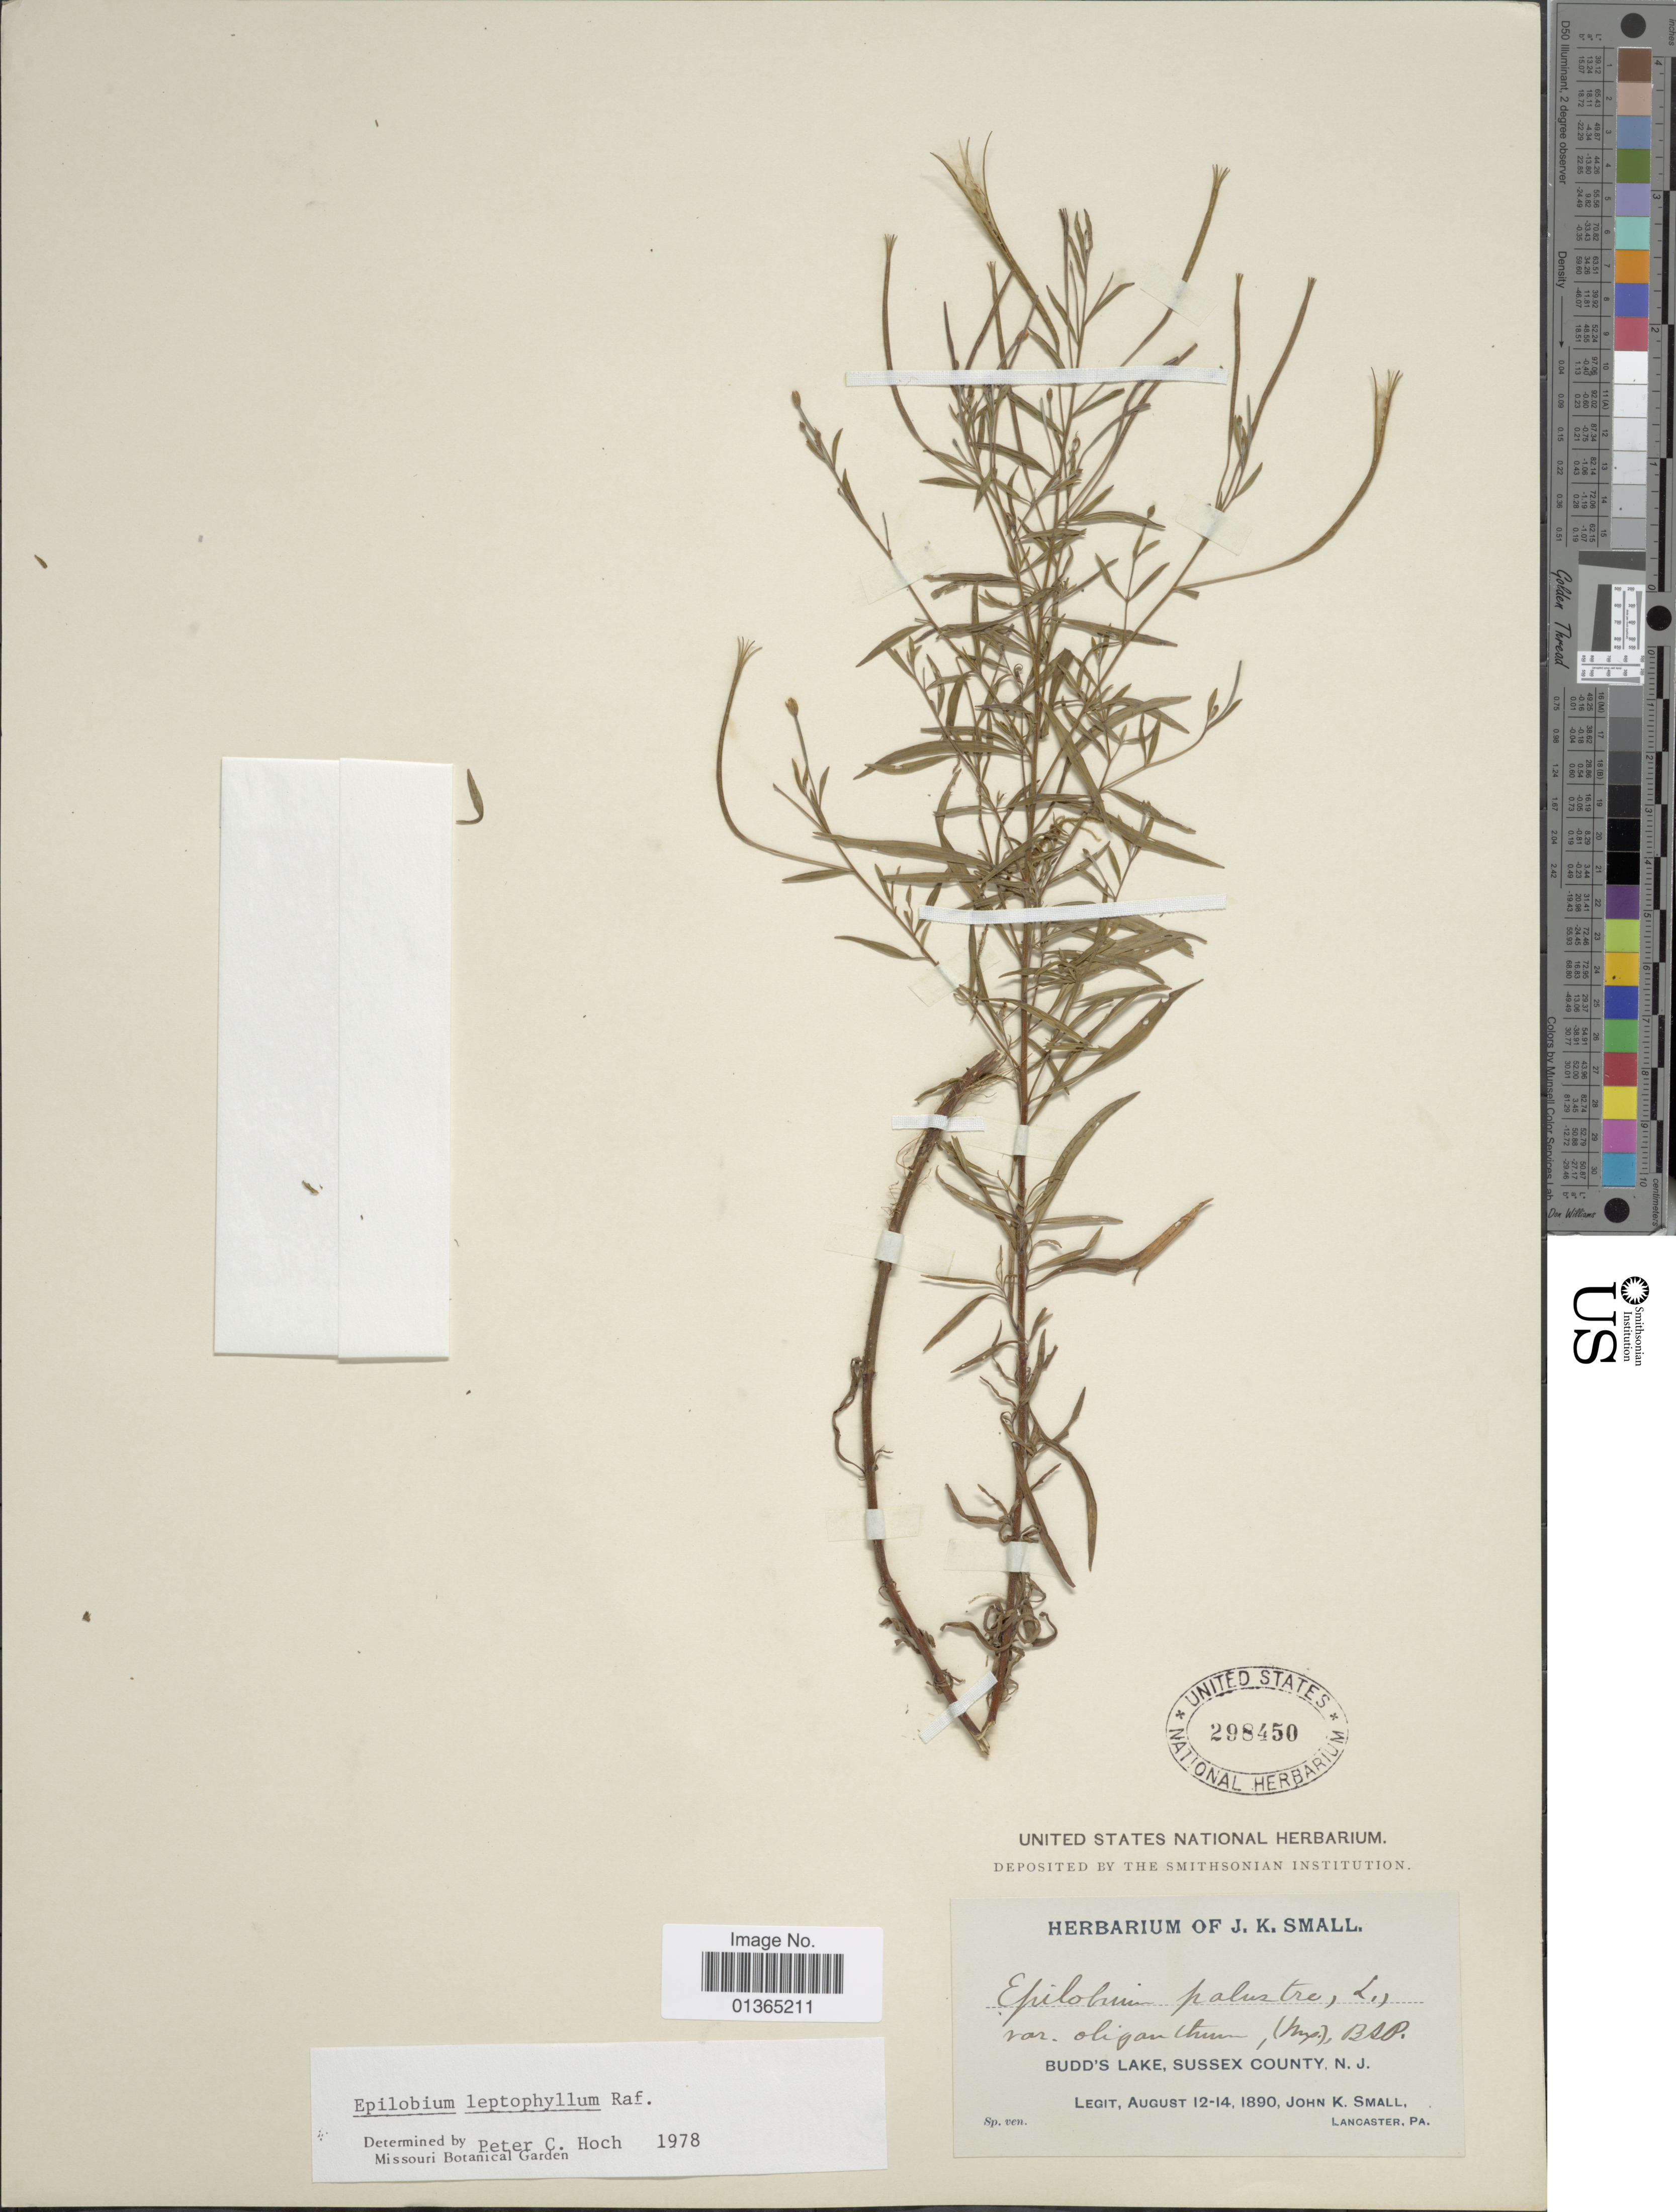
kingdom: Plantae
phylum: Tracheophyta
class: Magnoliopsida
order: Myrtales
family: Onagraceae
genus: Epilobium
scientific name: Epilobium leptophyllum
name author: Raf.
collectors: J. K. Small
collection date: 1890-08-12/1890-08-14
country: United States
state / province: New Jersey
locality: Budd's Lake, Sussex County.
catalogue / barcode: US 298450